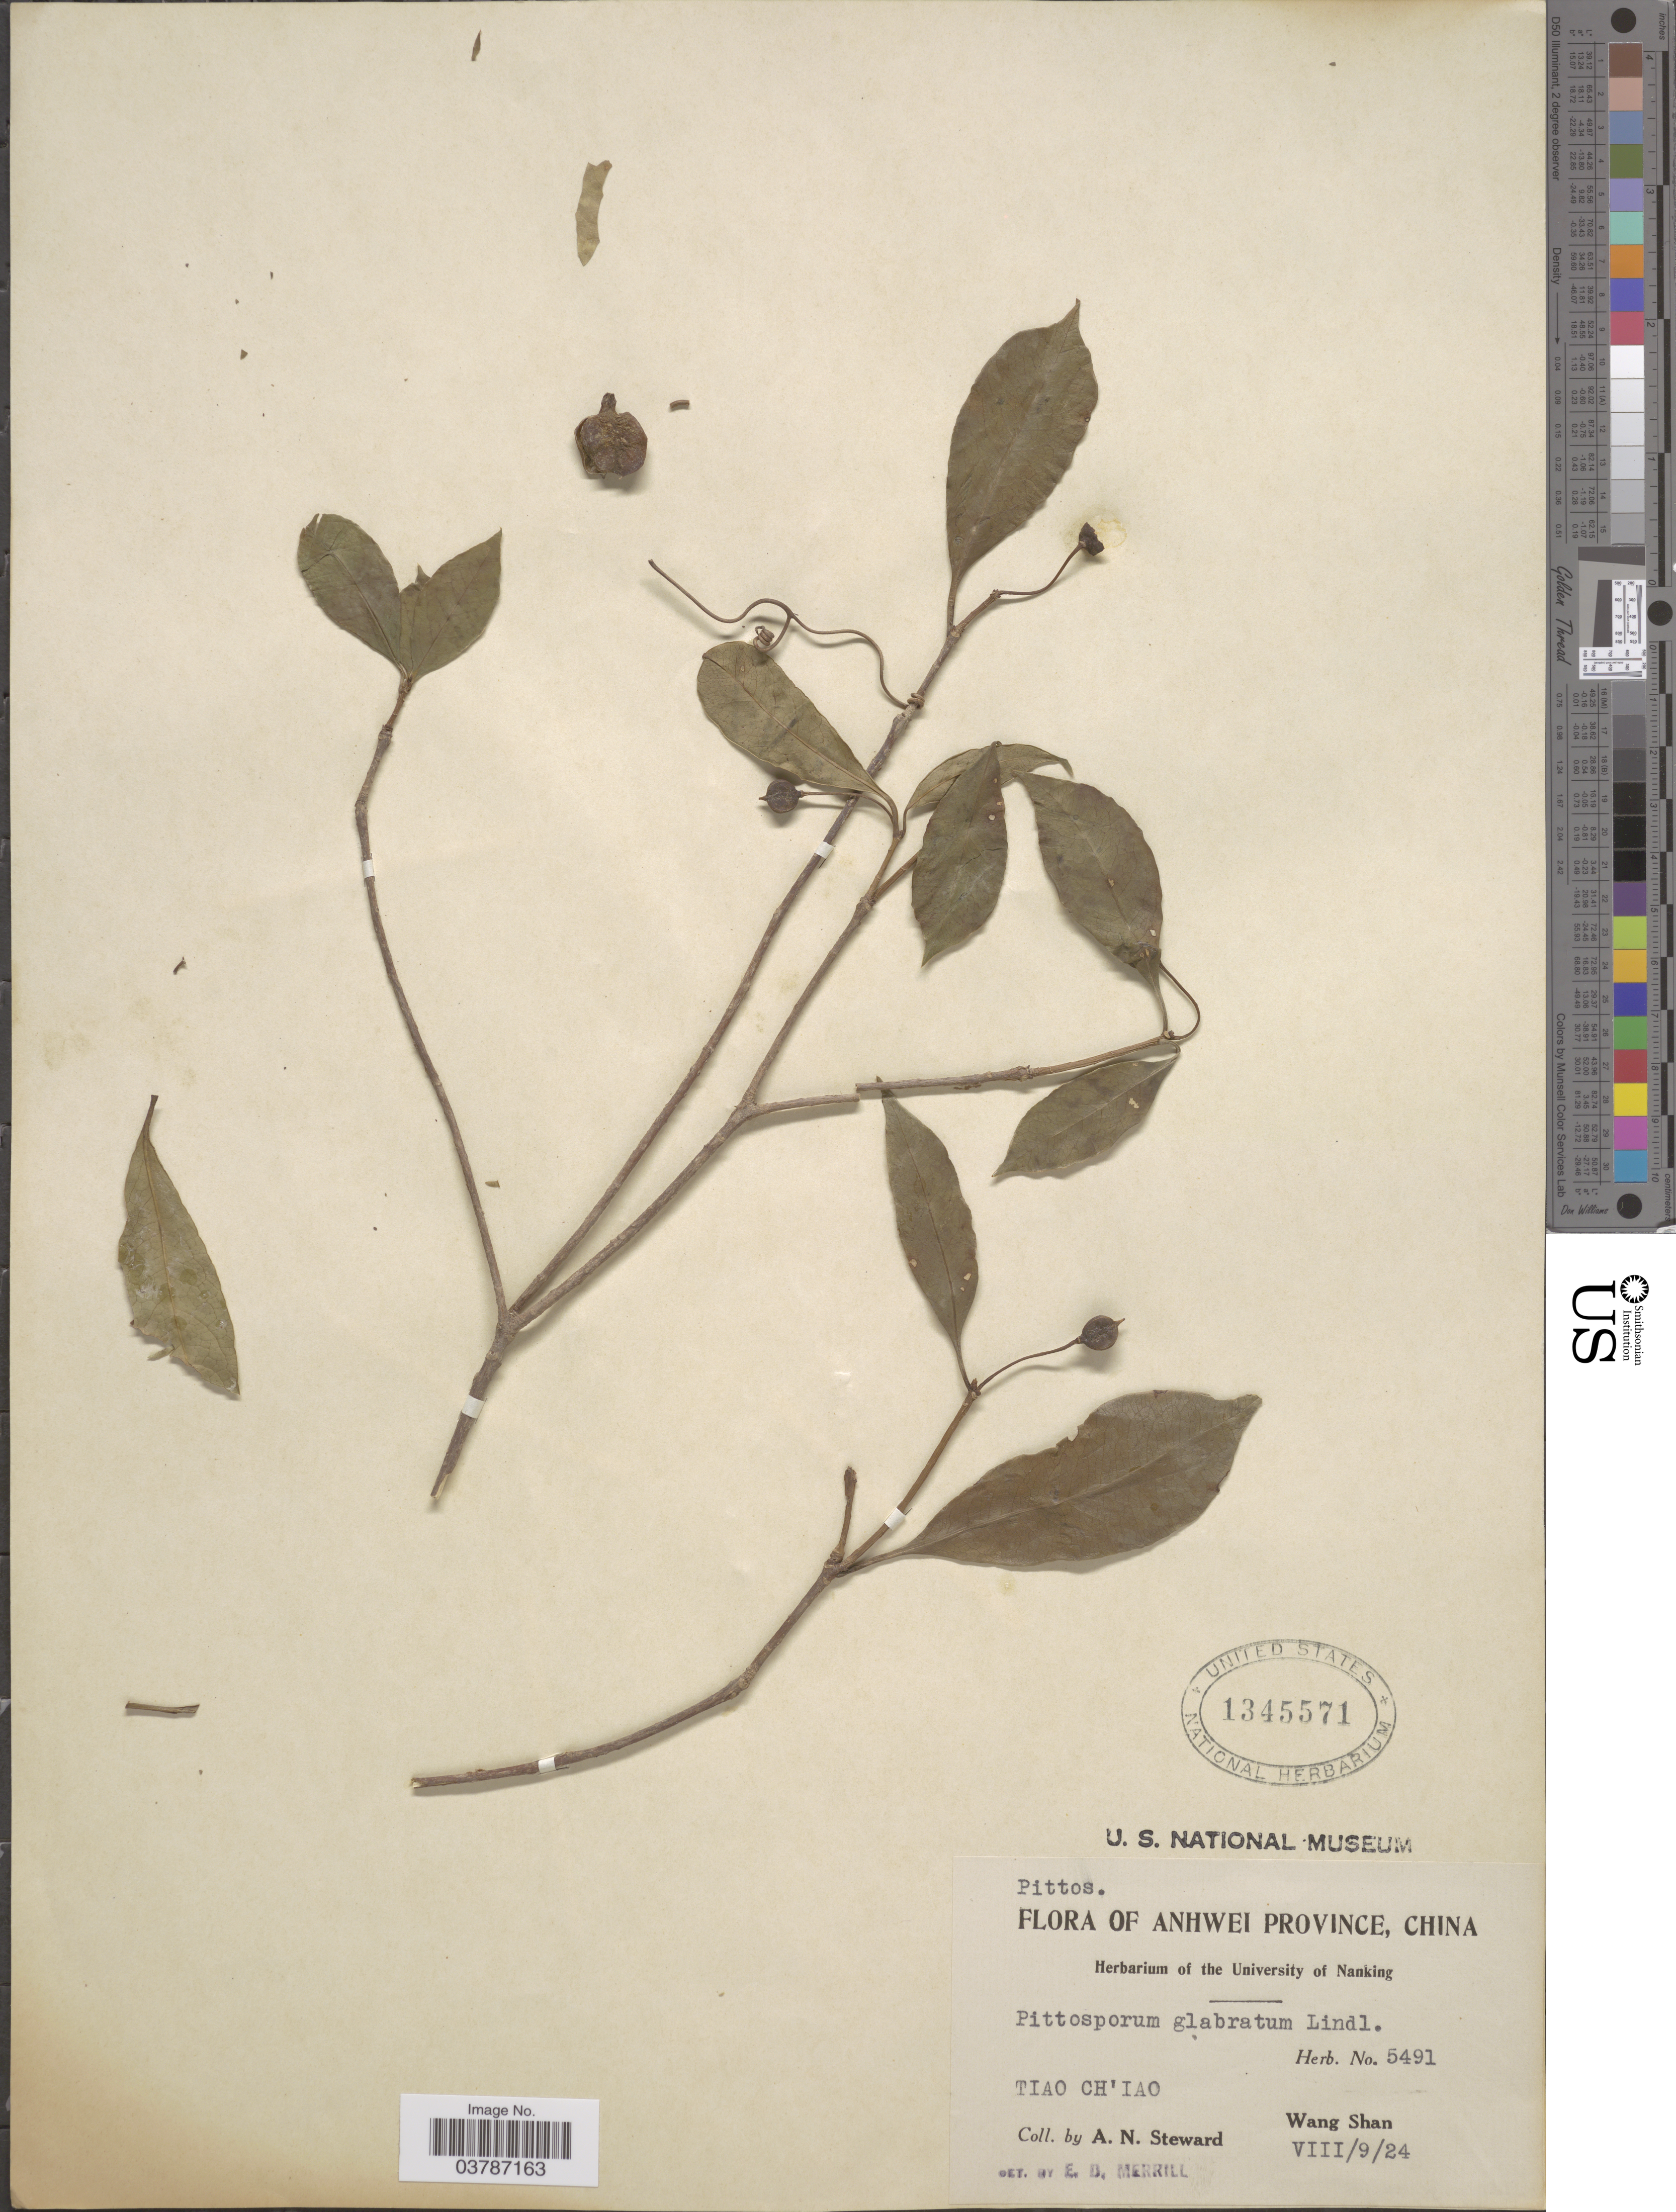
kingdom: Plantae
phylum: Tracheophyta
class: Magnoliopsida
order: Apiales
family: Pittosporaceae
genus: Pittosporum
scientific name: Pittosporum glabratum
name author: Lindl.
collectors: A. N. Steward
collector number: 5491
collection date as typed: Transcribed d/m/y: 9/8/24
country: China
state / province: Anhui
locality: Anhwei Province. Tiao Ch'Iao, Wang Shan.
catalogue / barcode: US 1345571